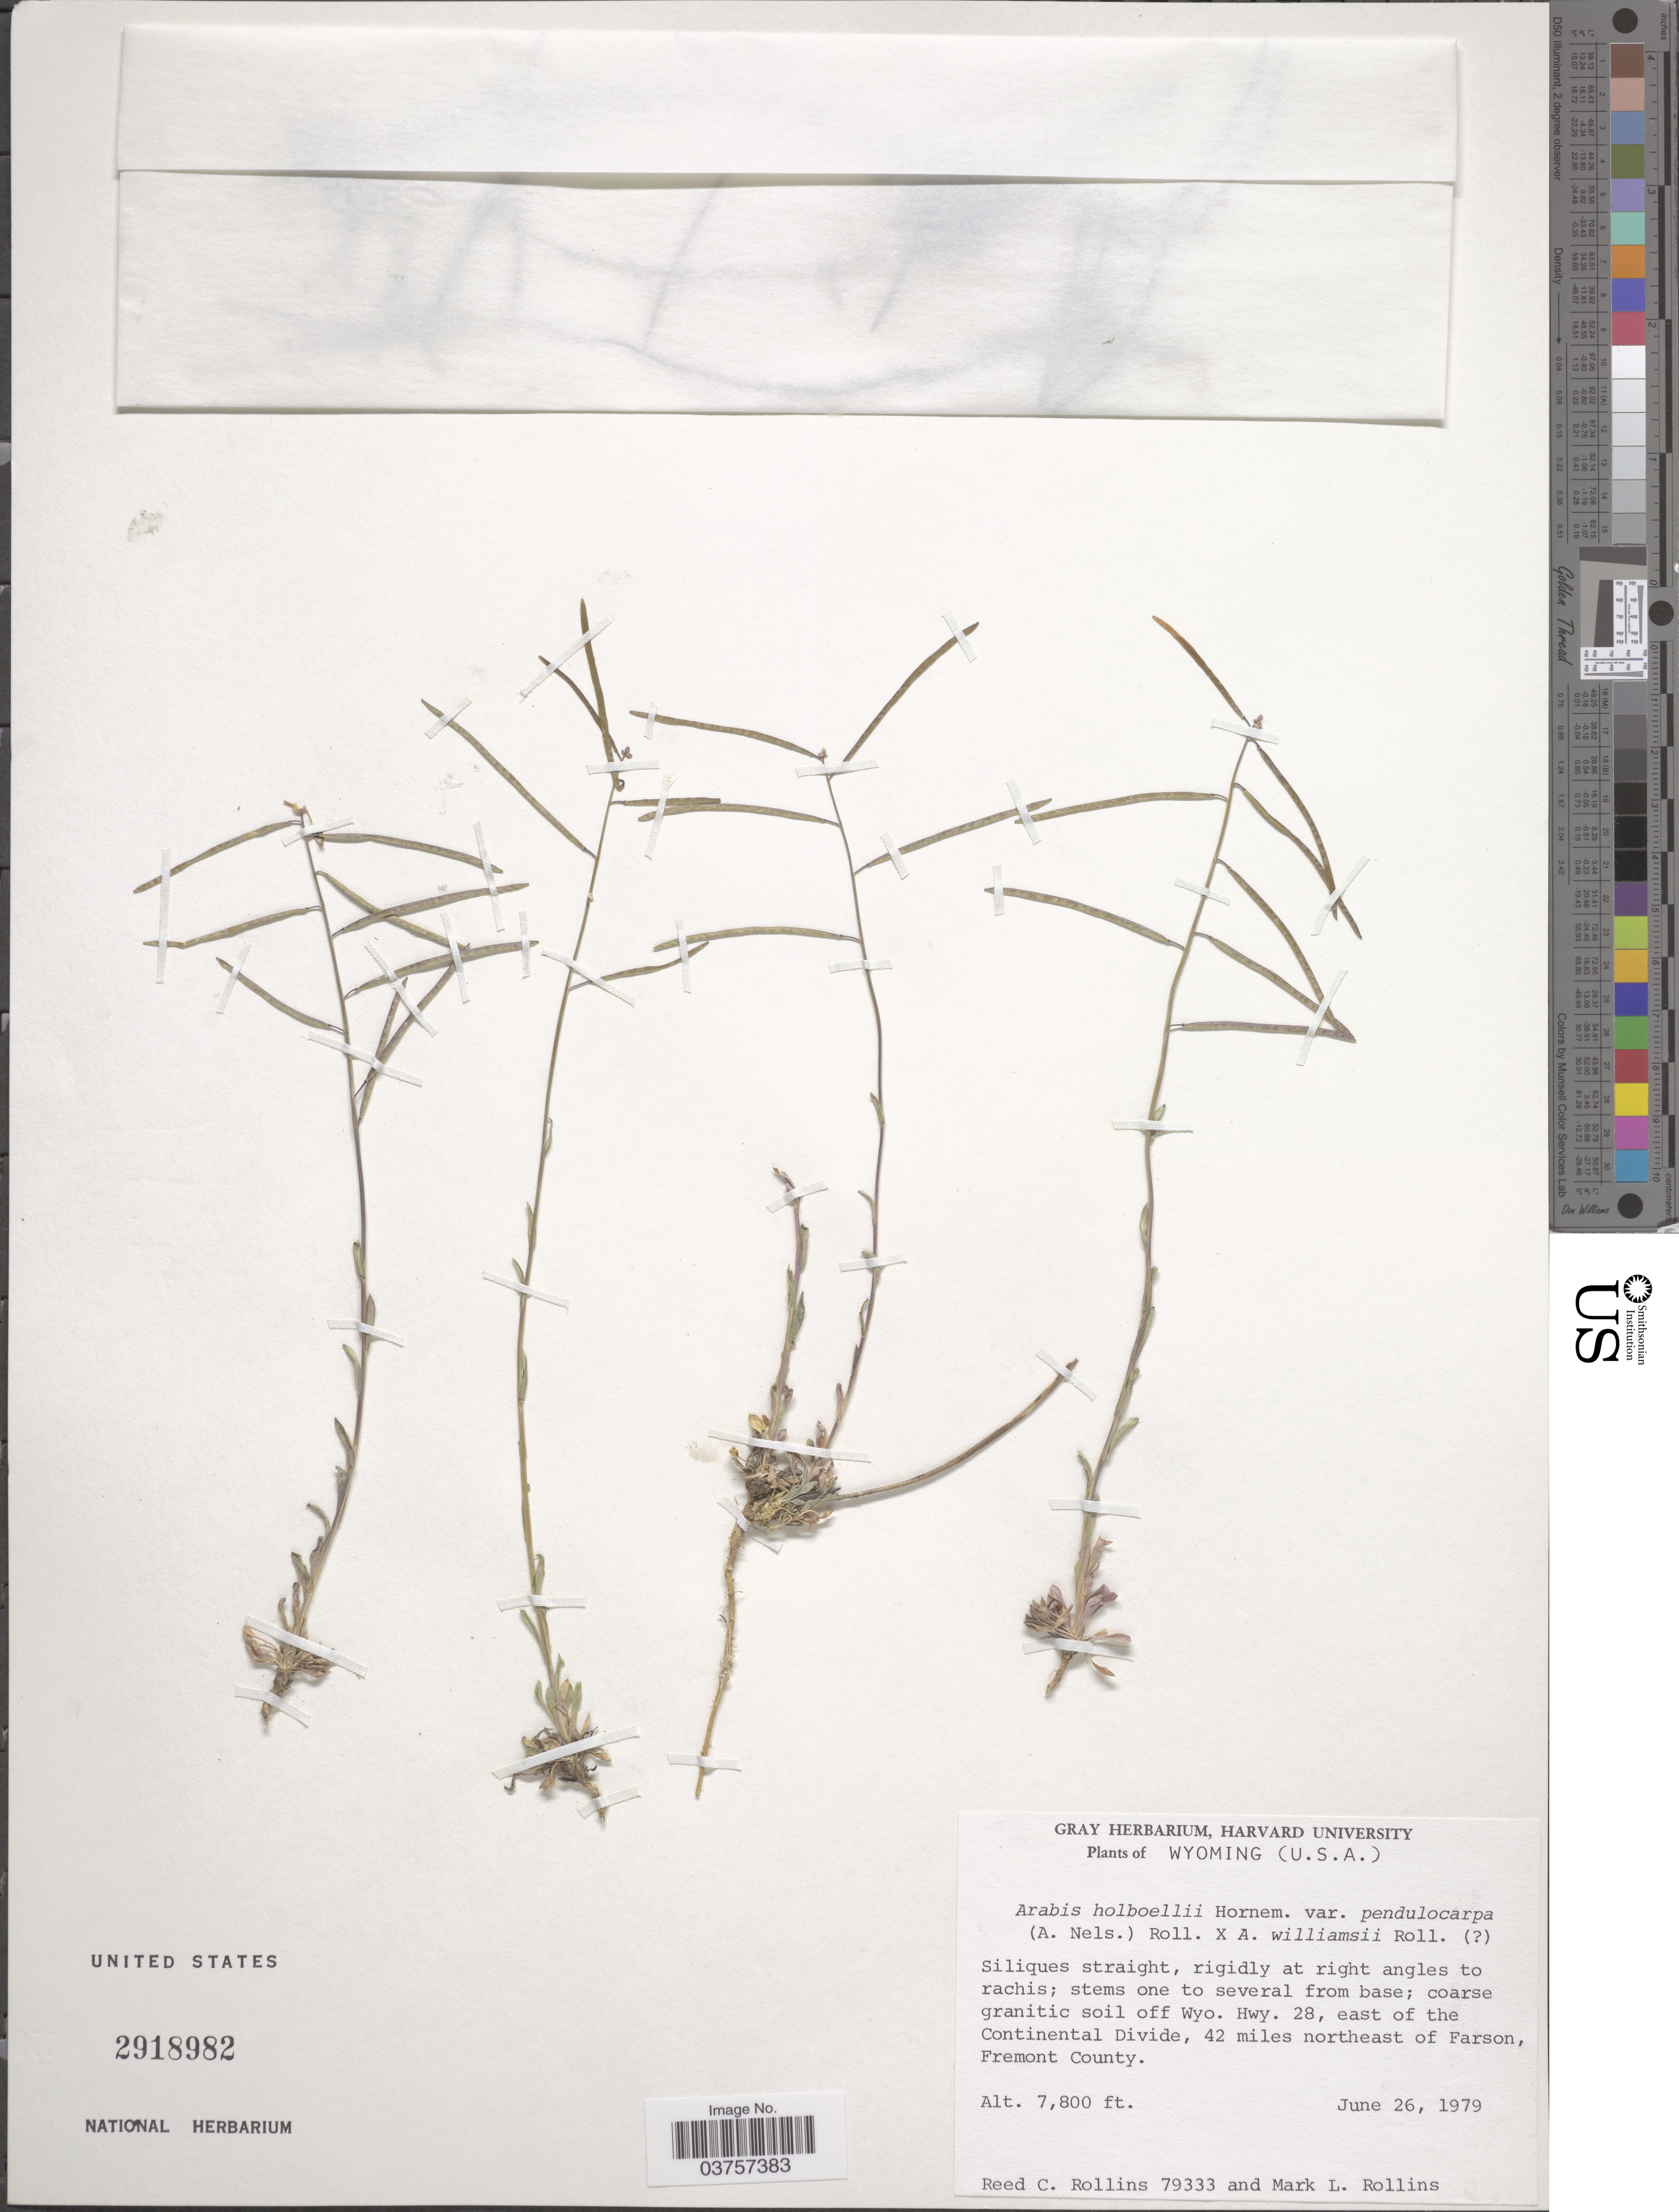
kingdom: Plantae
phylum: Tracheophyta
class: Magnoliopsida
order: Brassicales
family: Brassicaceae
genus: Arabis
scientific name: Arabis holboellii var. pendulocarpa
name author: (A. Nelson) Rollins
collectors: R. C. Rollins & M. Rollins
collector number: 79333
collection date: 1979-06-26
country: United States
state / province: Wyoming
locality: Coarse granitic soil off Wyo. Hwy. 28, east of the Continental Divide, 42 miles northeast of Farson, Fremont County.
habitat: coarse granitic soil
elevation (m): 2377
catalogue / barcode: US 2918982